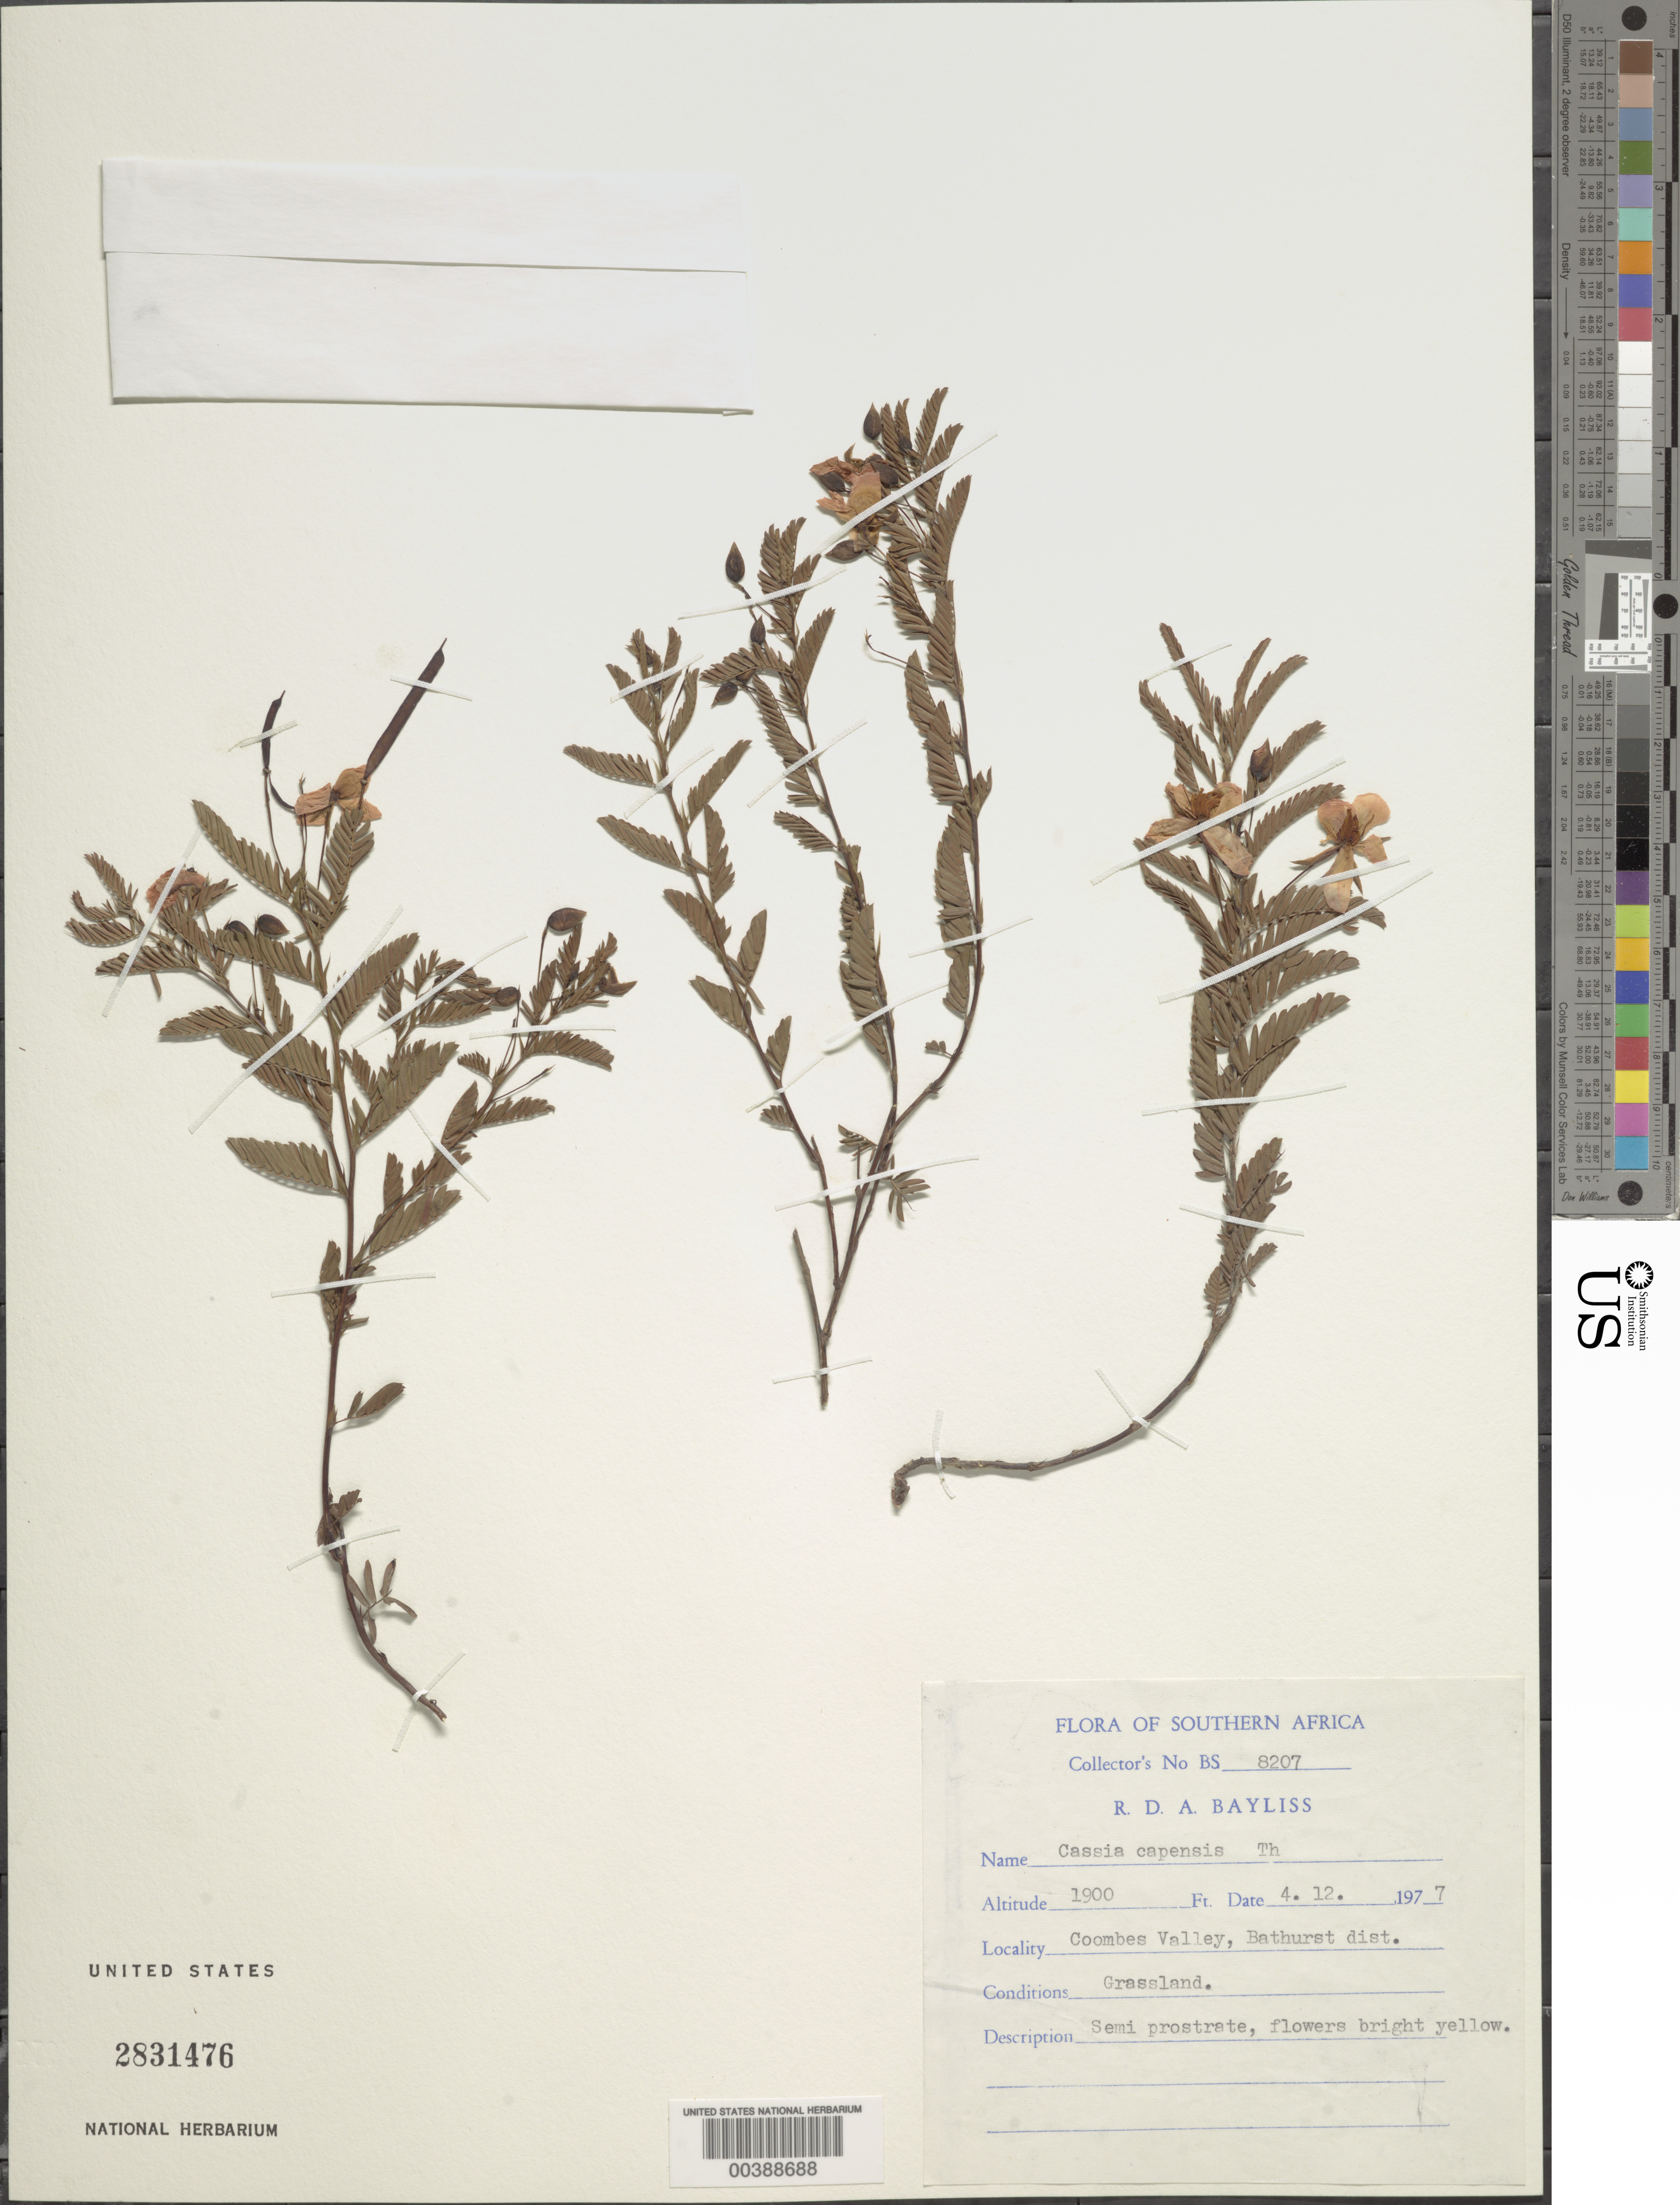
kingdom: Plantae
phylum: Tracheophyta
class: Magnoliopsida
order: Fabales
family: Fabaceae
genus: Chamaecrista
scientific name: Chamaecrista capensis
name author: (Thunb.) E. Mey.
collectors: R. D. Bayliss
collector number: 8207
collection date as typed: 12 Apr 1977 or 04 Dec 1977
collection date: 1977-04-12 or 1977-12-04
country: South Africa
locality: Coobes valley, bathurst dist.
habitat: Grassland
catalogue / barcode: US 2831476